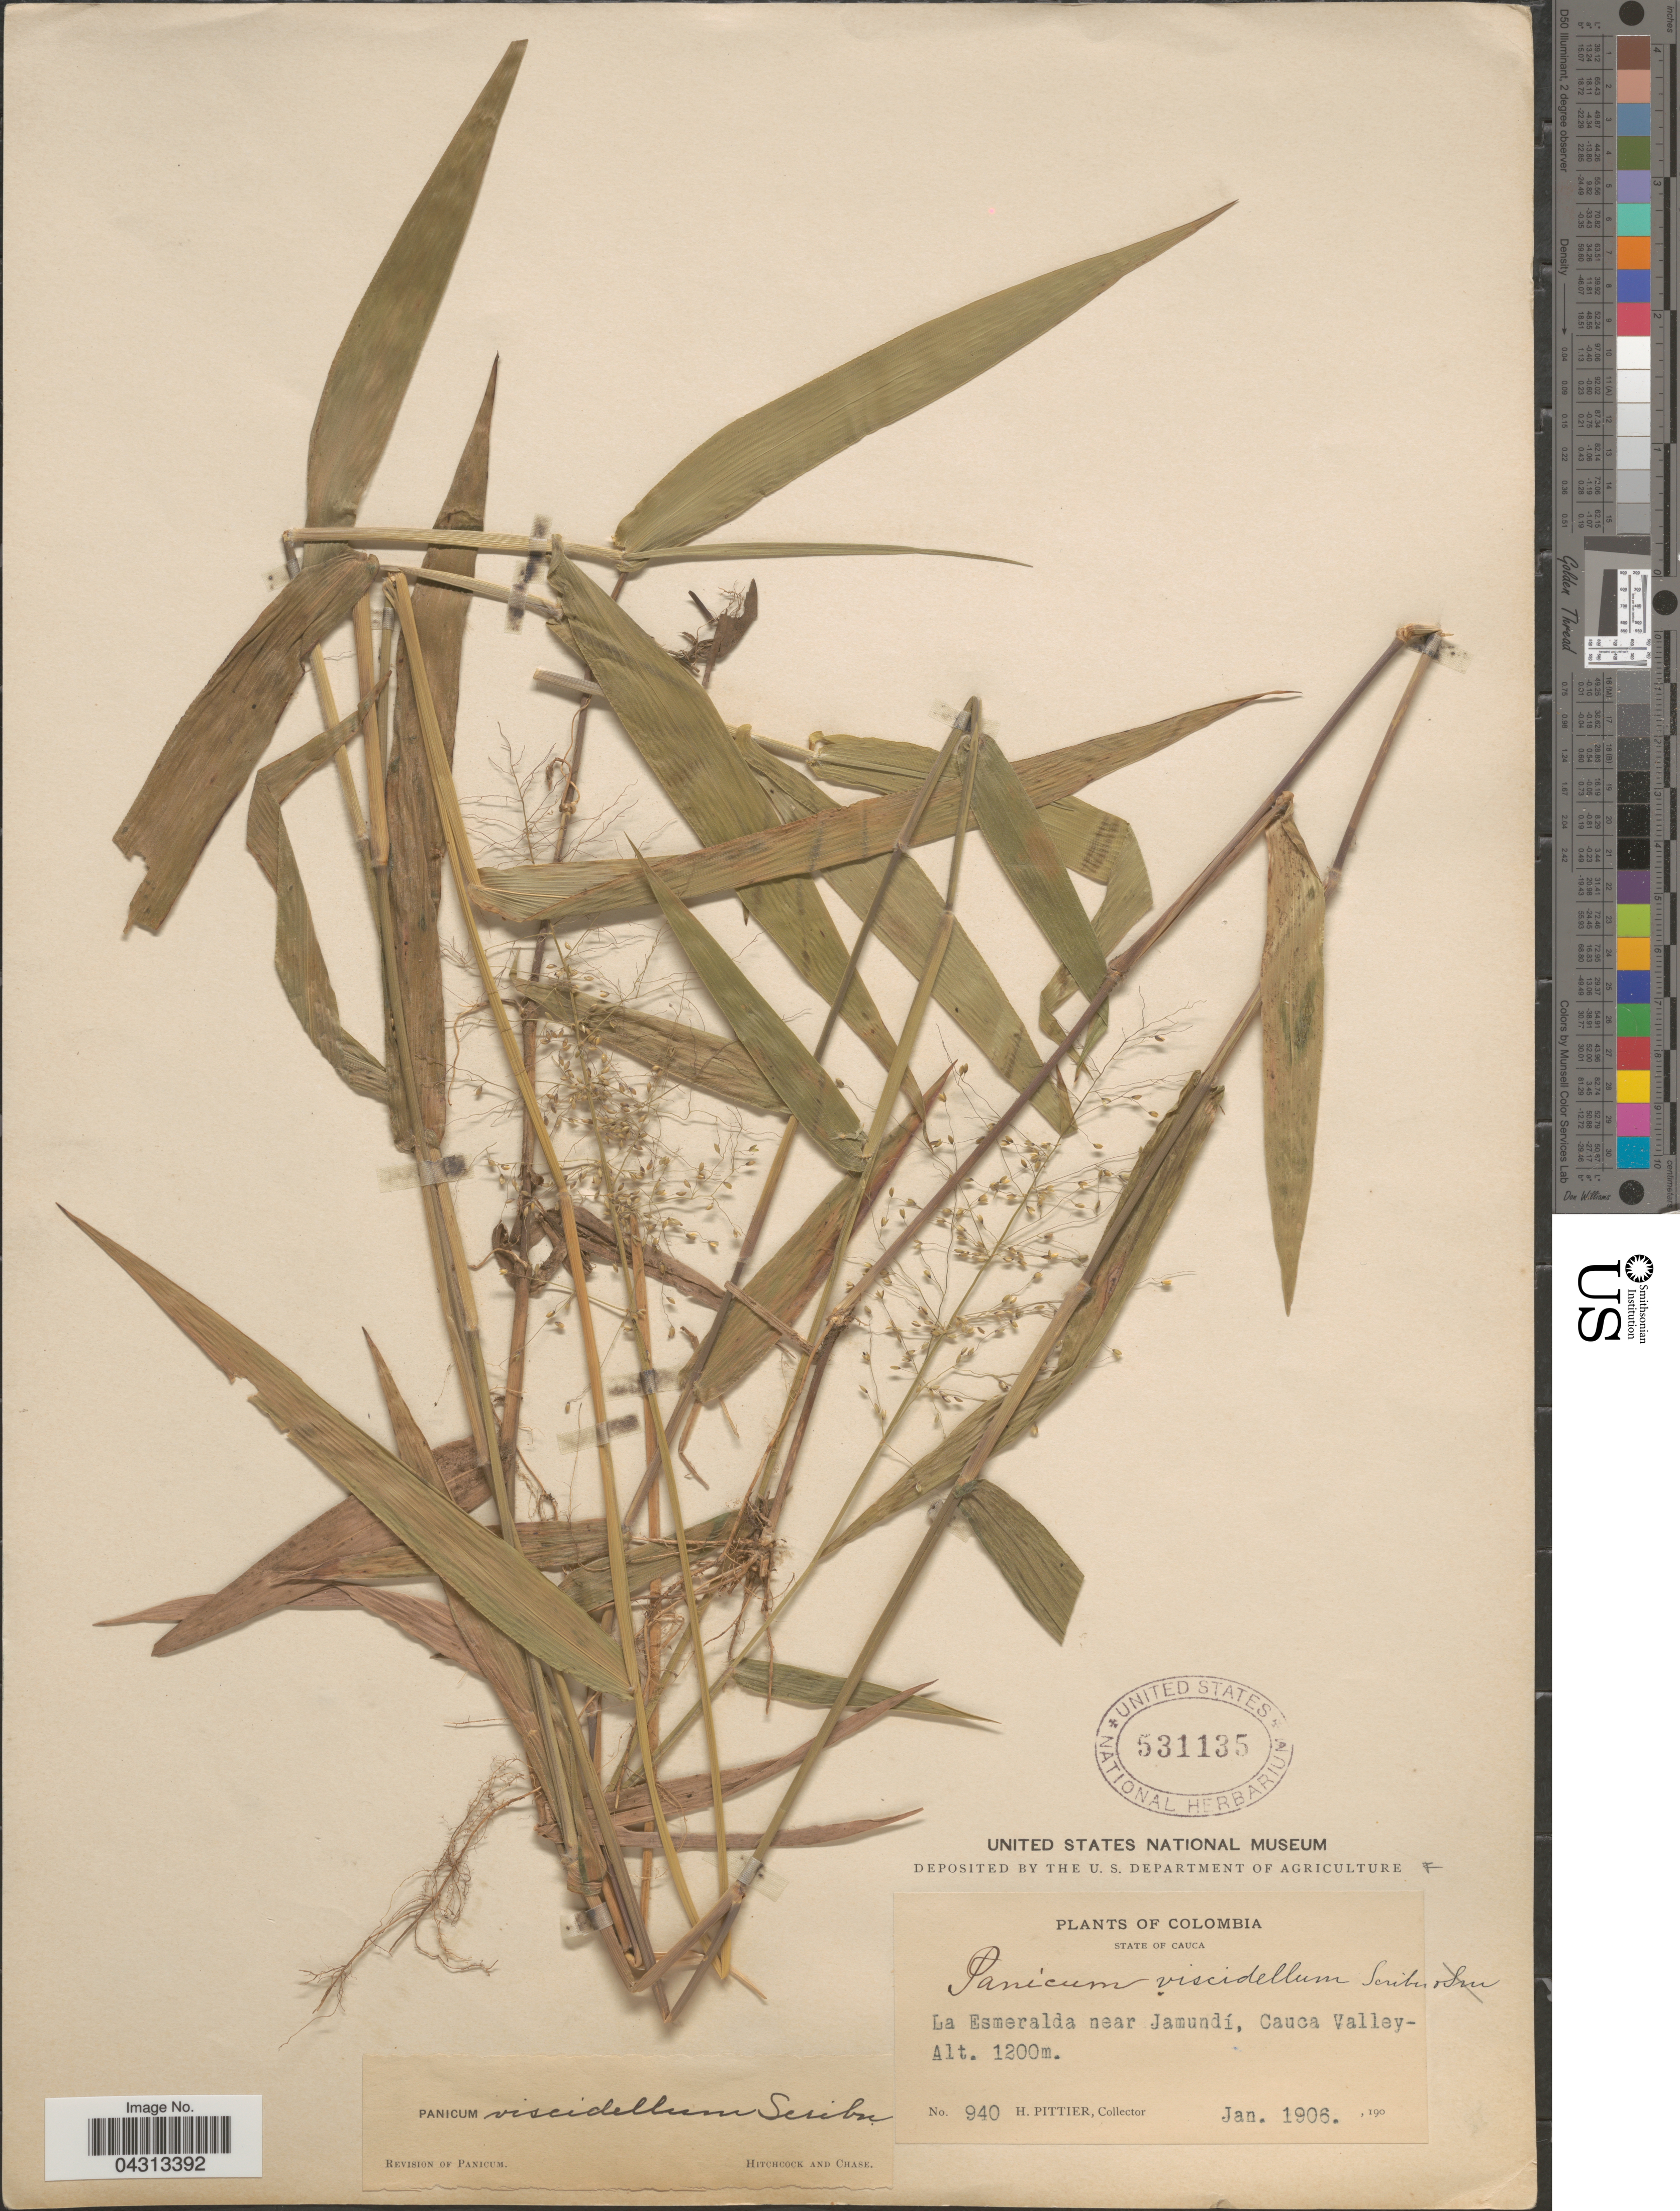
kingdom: Plantae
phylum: Tracheophyta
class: Liliopsida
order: Poales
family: Poaceae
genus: Dichanthelium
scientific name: Dichanthelium viscidellum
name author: (Scribn.) Gould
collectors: H. F. Pittier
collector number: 940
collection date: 1906-01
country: Colombia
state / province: Cauca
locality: La Esmeralda near Jamundí, Cauca Valley.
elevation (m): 1200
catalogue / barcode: US 531135